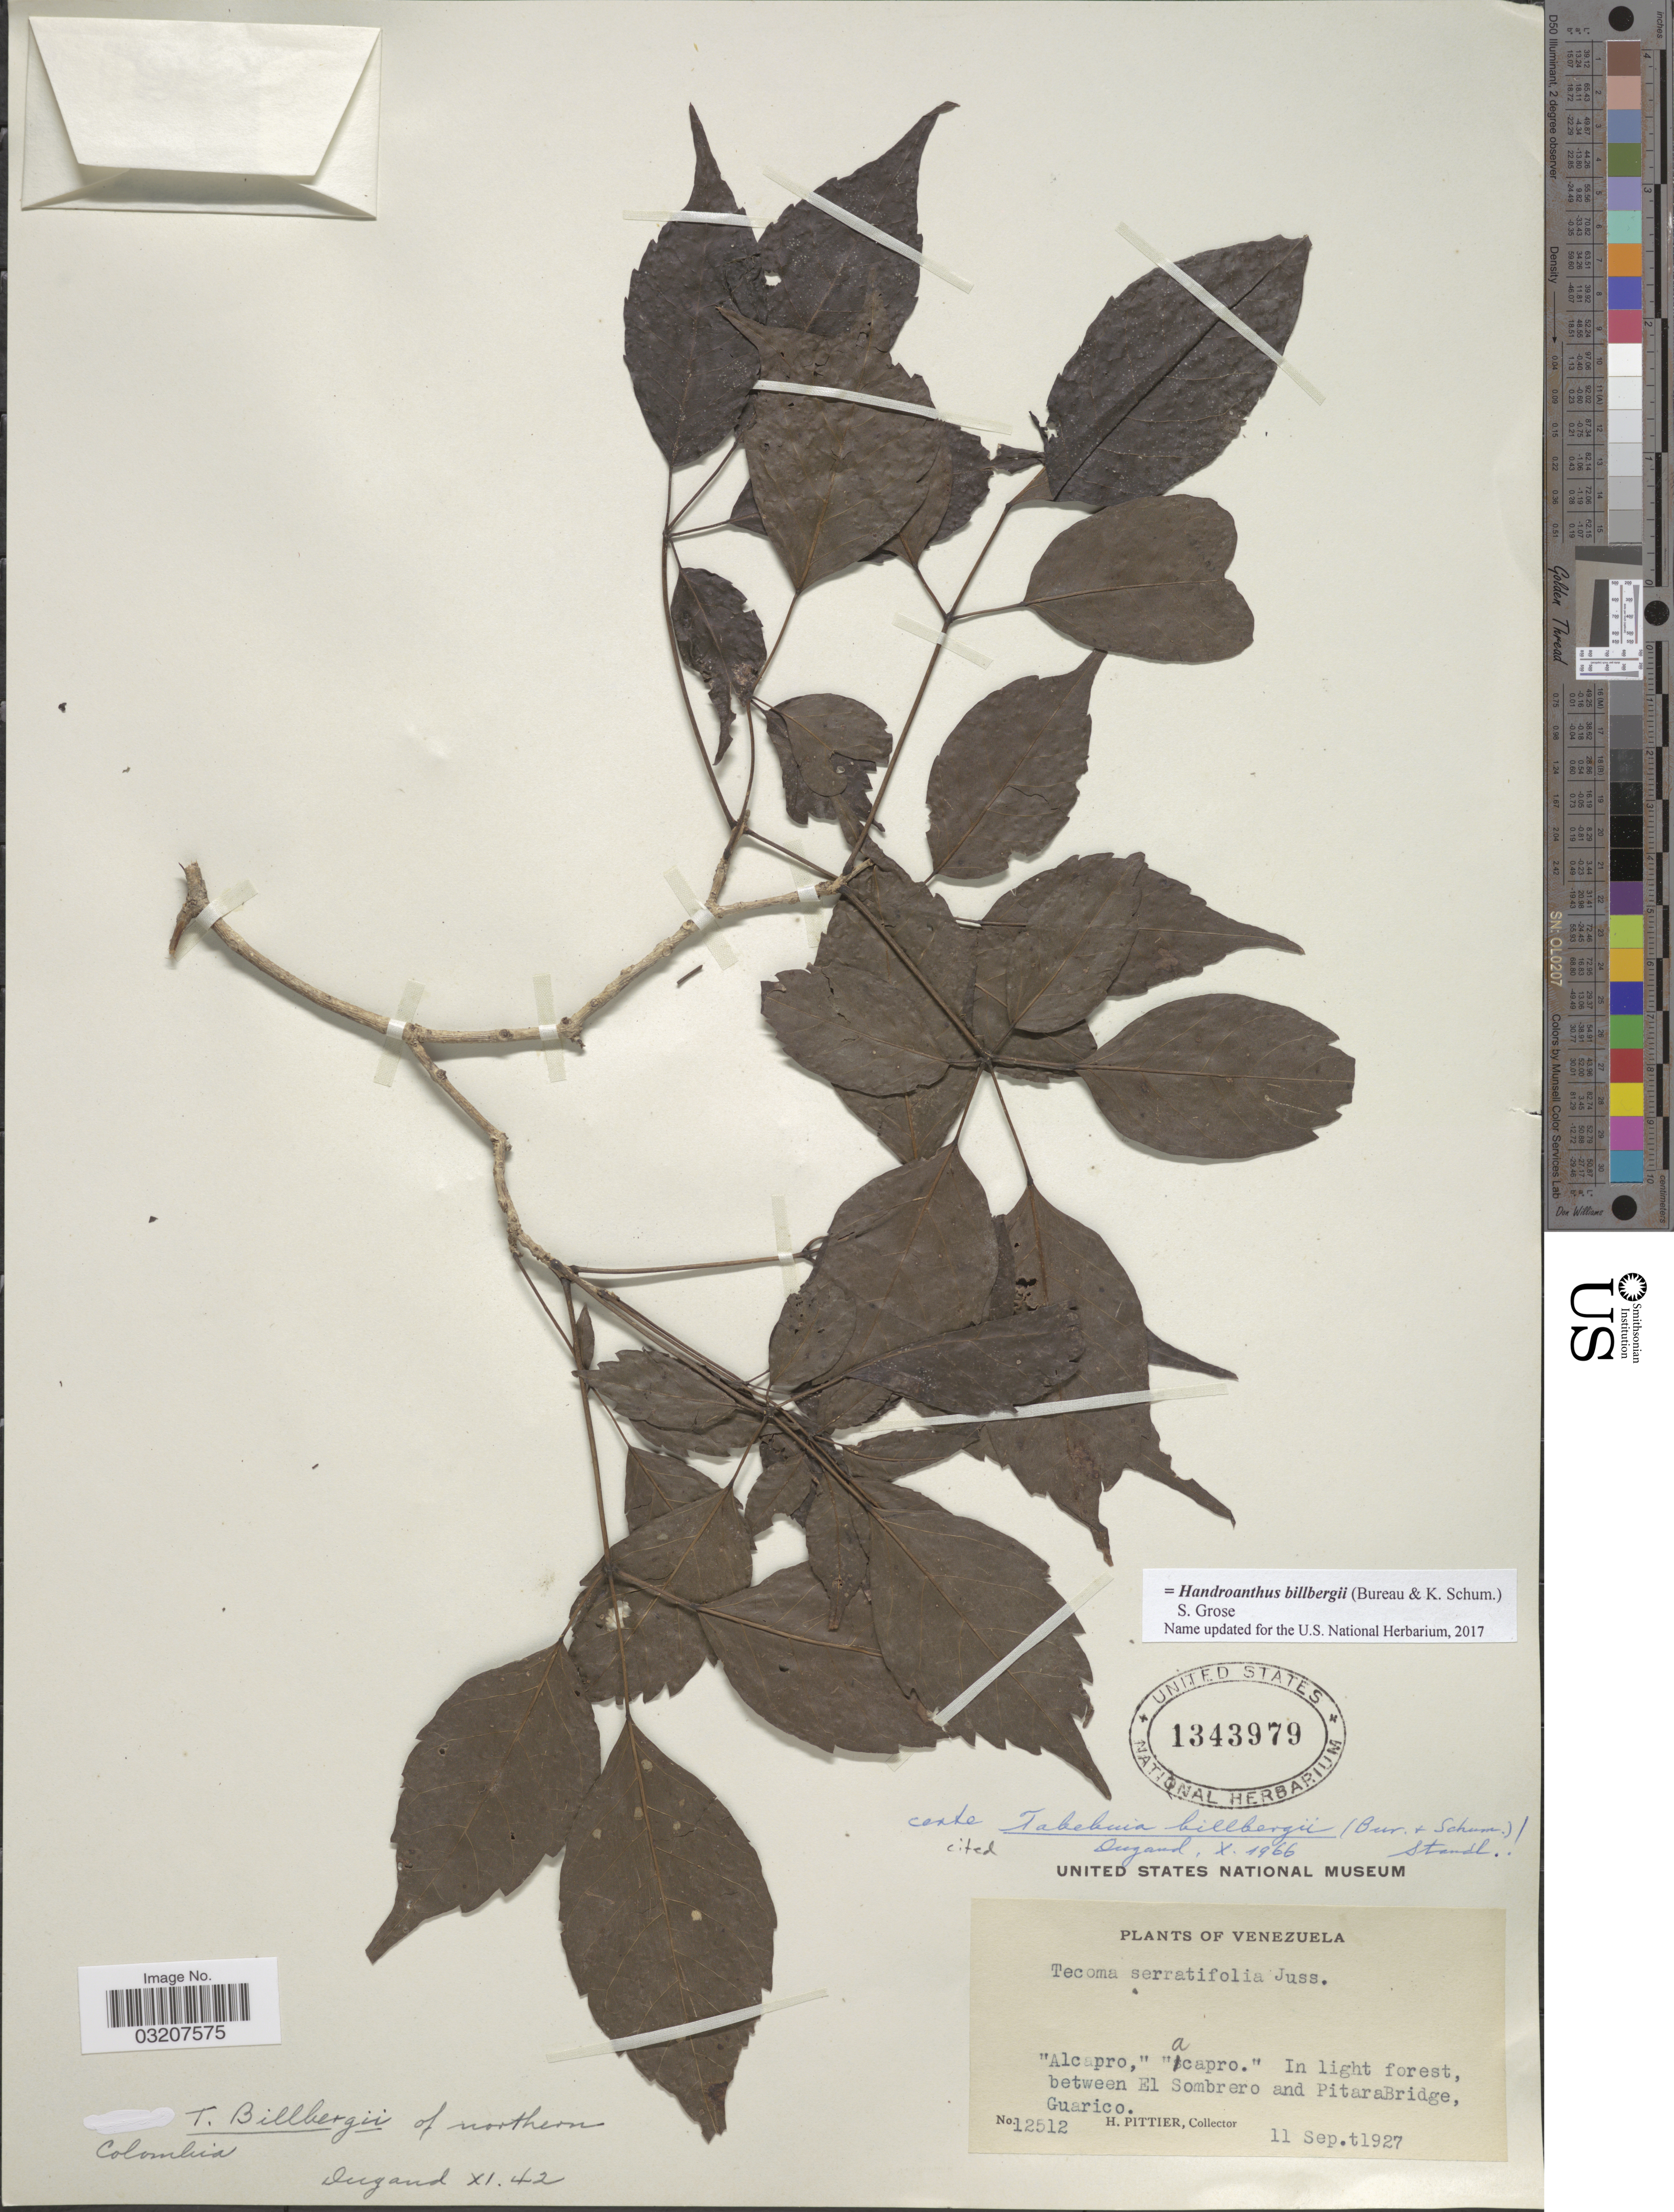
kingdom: Plantae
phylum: Tracheophyta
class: Magnoliopsida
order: Lamiales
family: Bignoniaceae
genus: Handroanthus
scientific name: Handroanthus billbergii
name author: (Bureau & K. Schum.) S.O. Grose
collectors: H. F. Pittier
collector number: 12512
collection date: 1927-09-11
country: Venezuela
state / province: Guárico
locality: In light forest, between El Sombrero and PitaraBridge.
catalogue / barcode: US 1343979